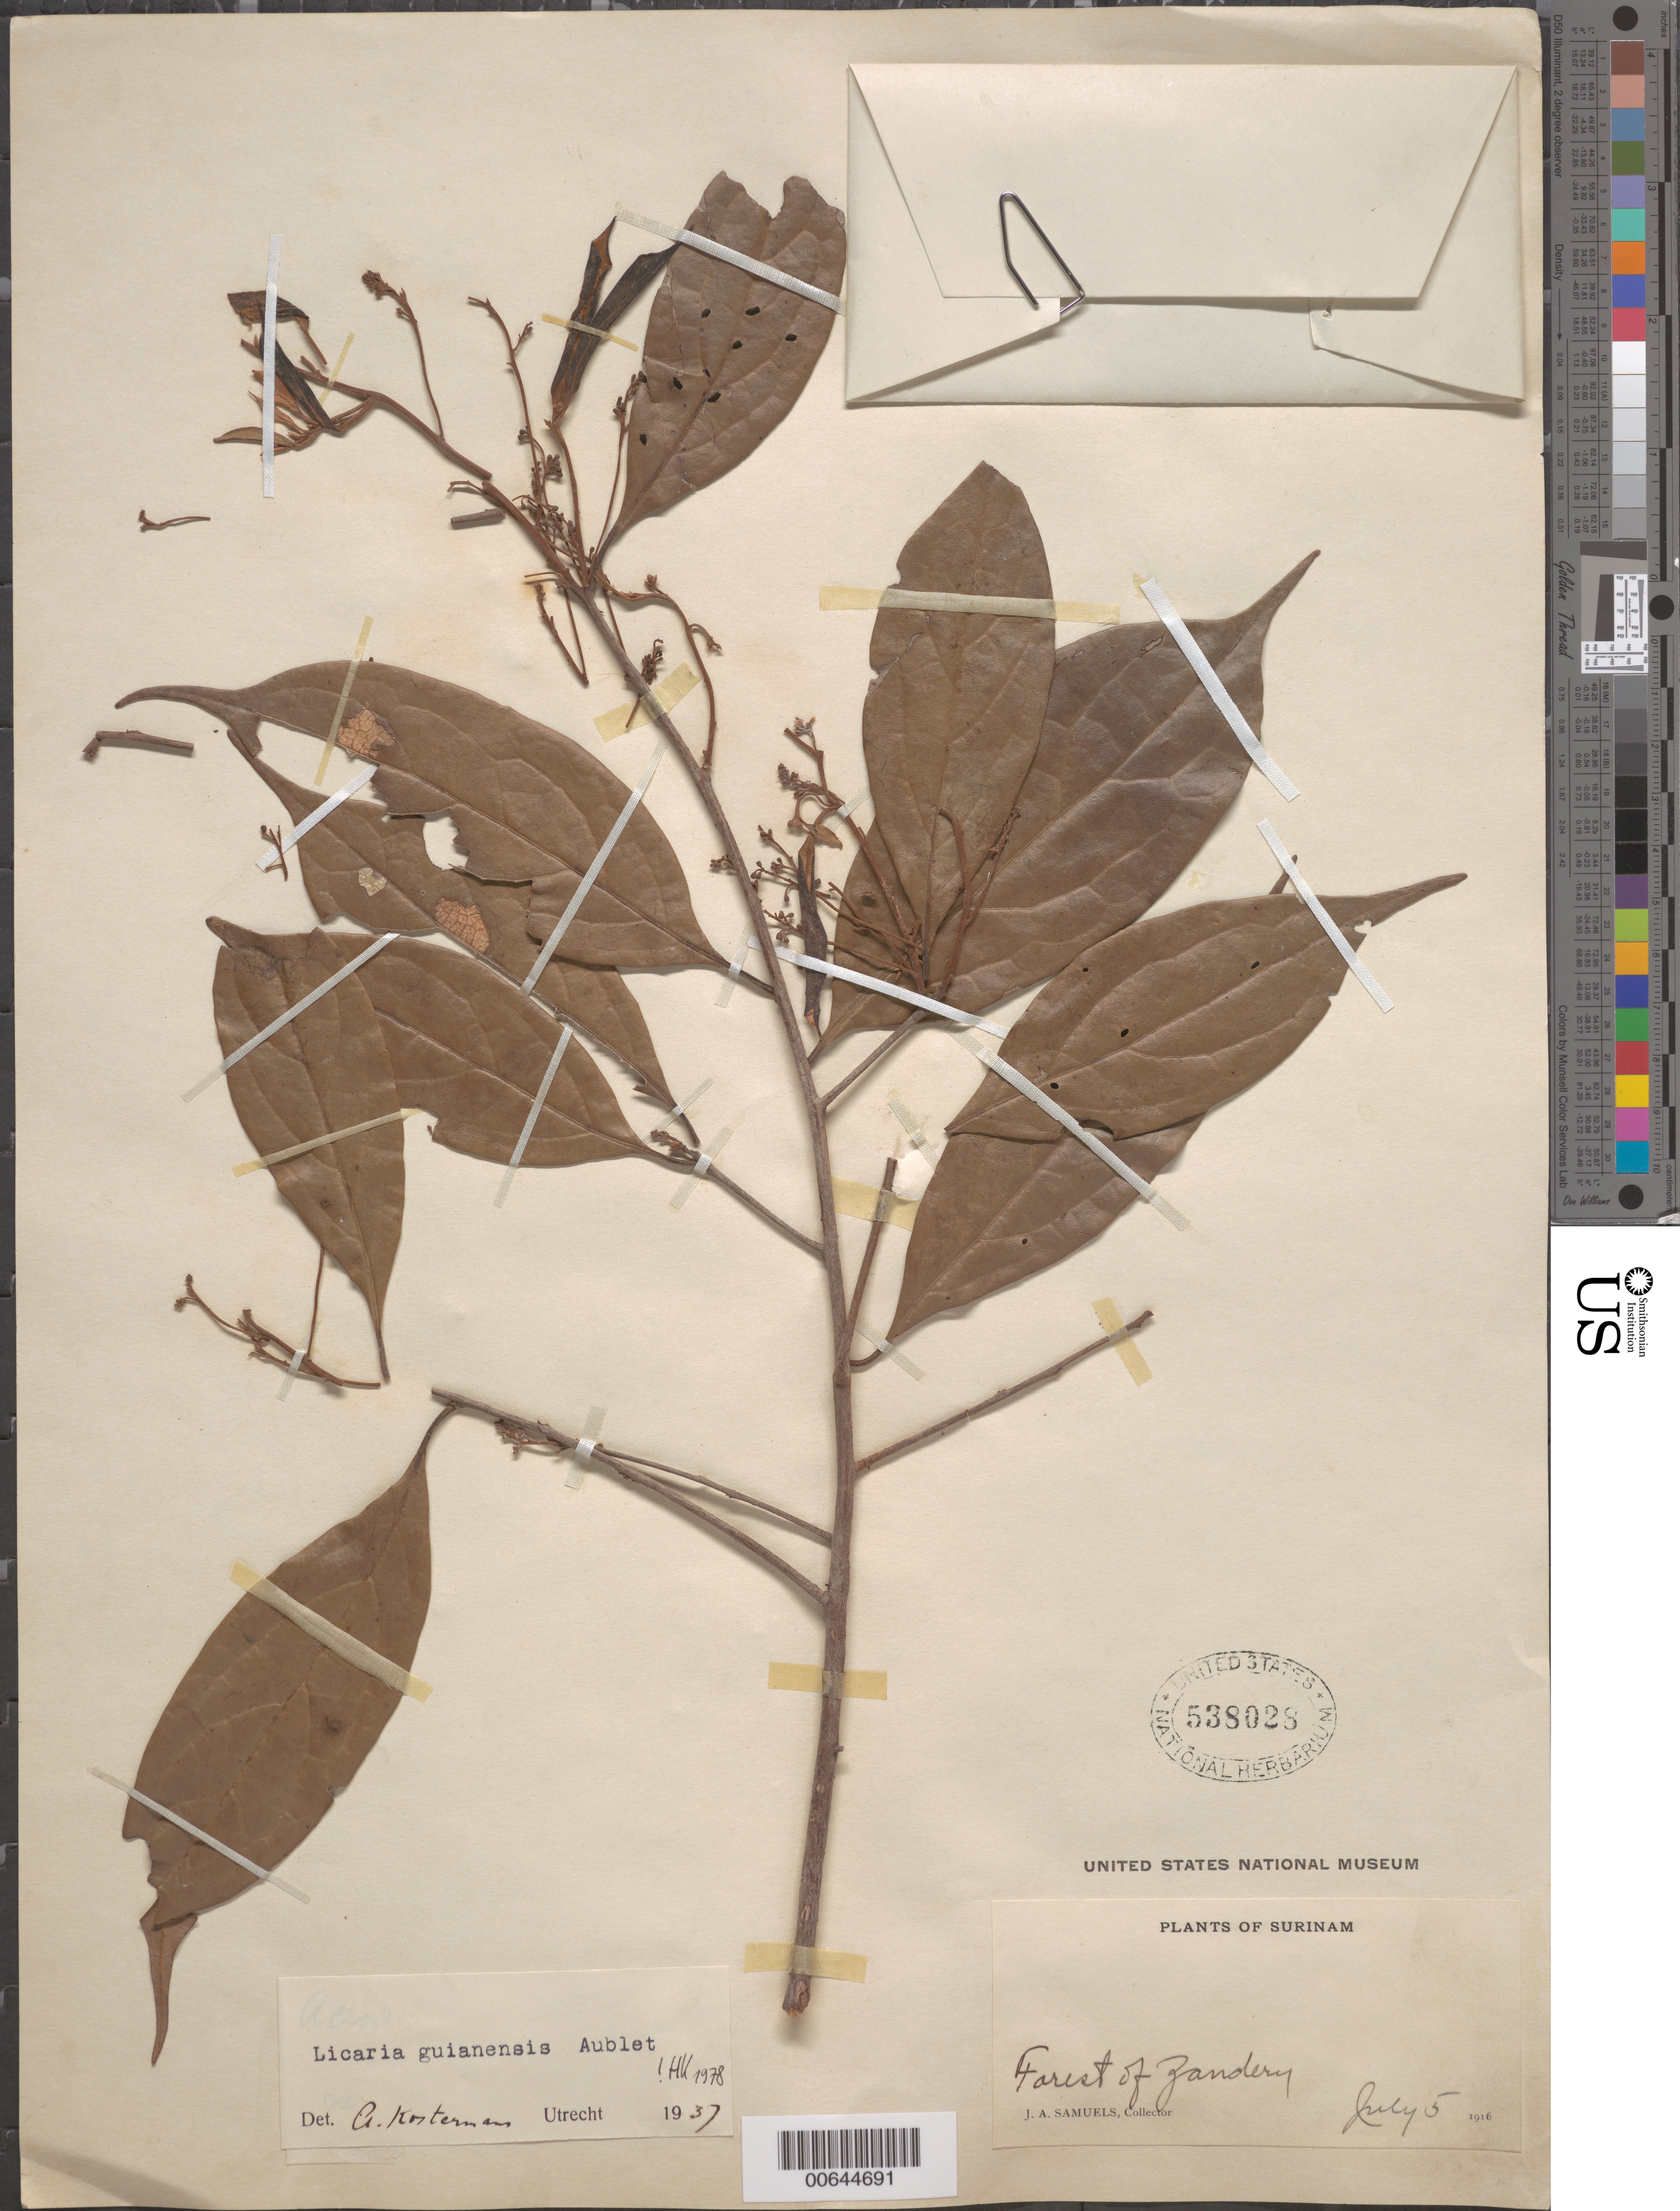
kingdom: Plantae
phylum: Tracheophyta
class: Magnoliopsida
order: Laurales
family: Lauraceae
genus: Licaria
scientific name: Licaria guianensis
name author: Aubl.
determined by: Kostermans, A. J. G. H.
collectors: J. A. Samuels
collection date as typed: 5-Jul-16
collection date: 1916-07-05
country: Suriname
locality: Zanderij I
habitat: Forest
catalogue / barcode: US 538028